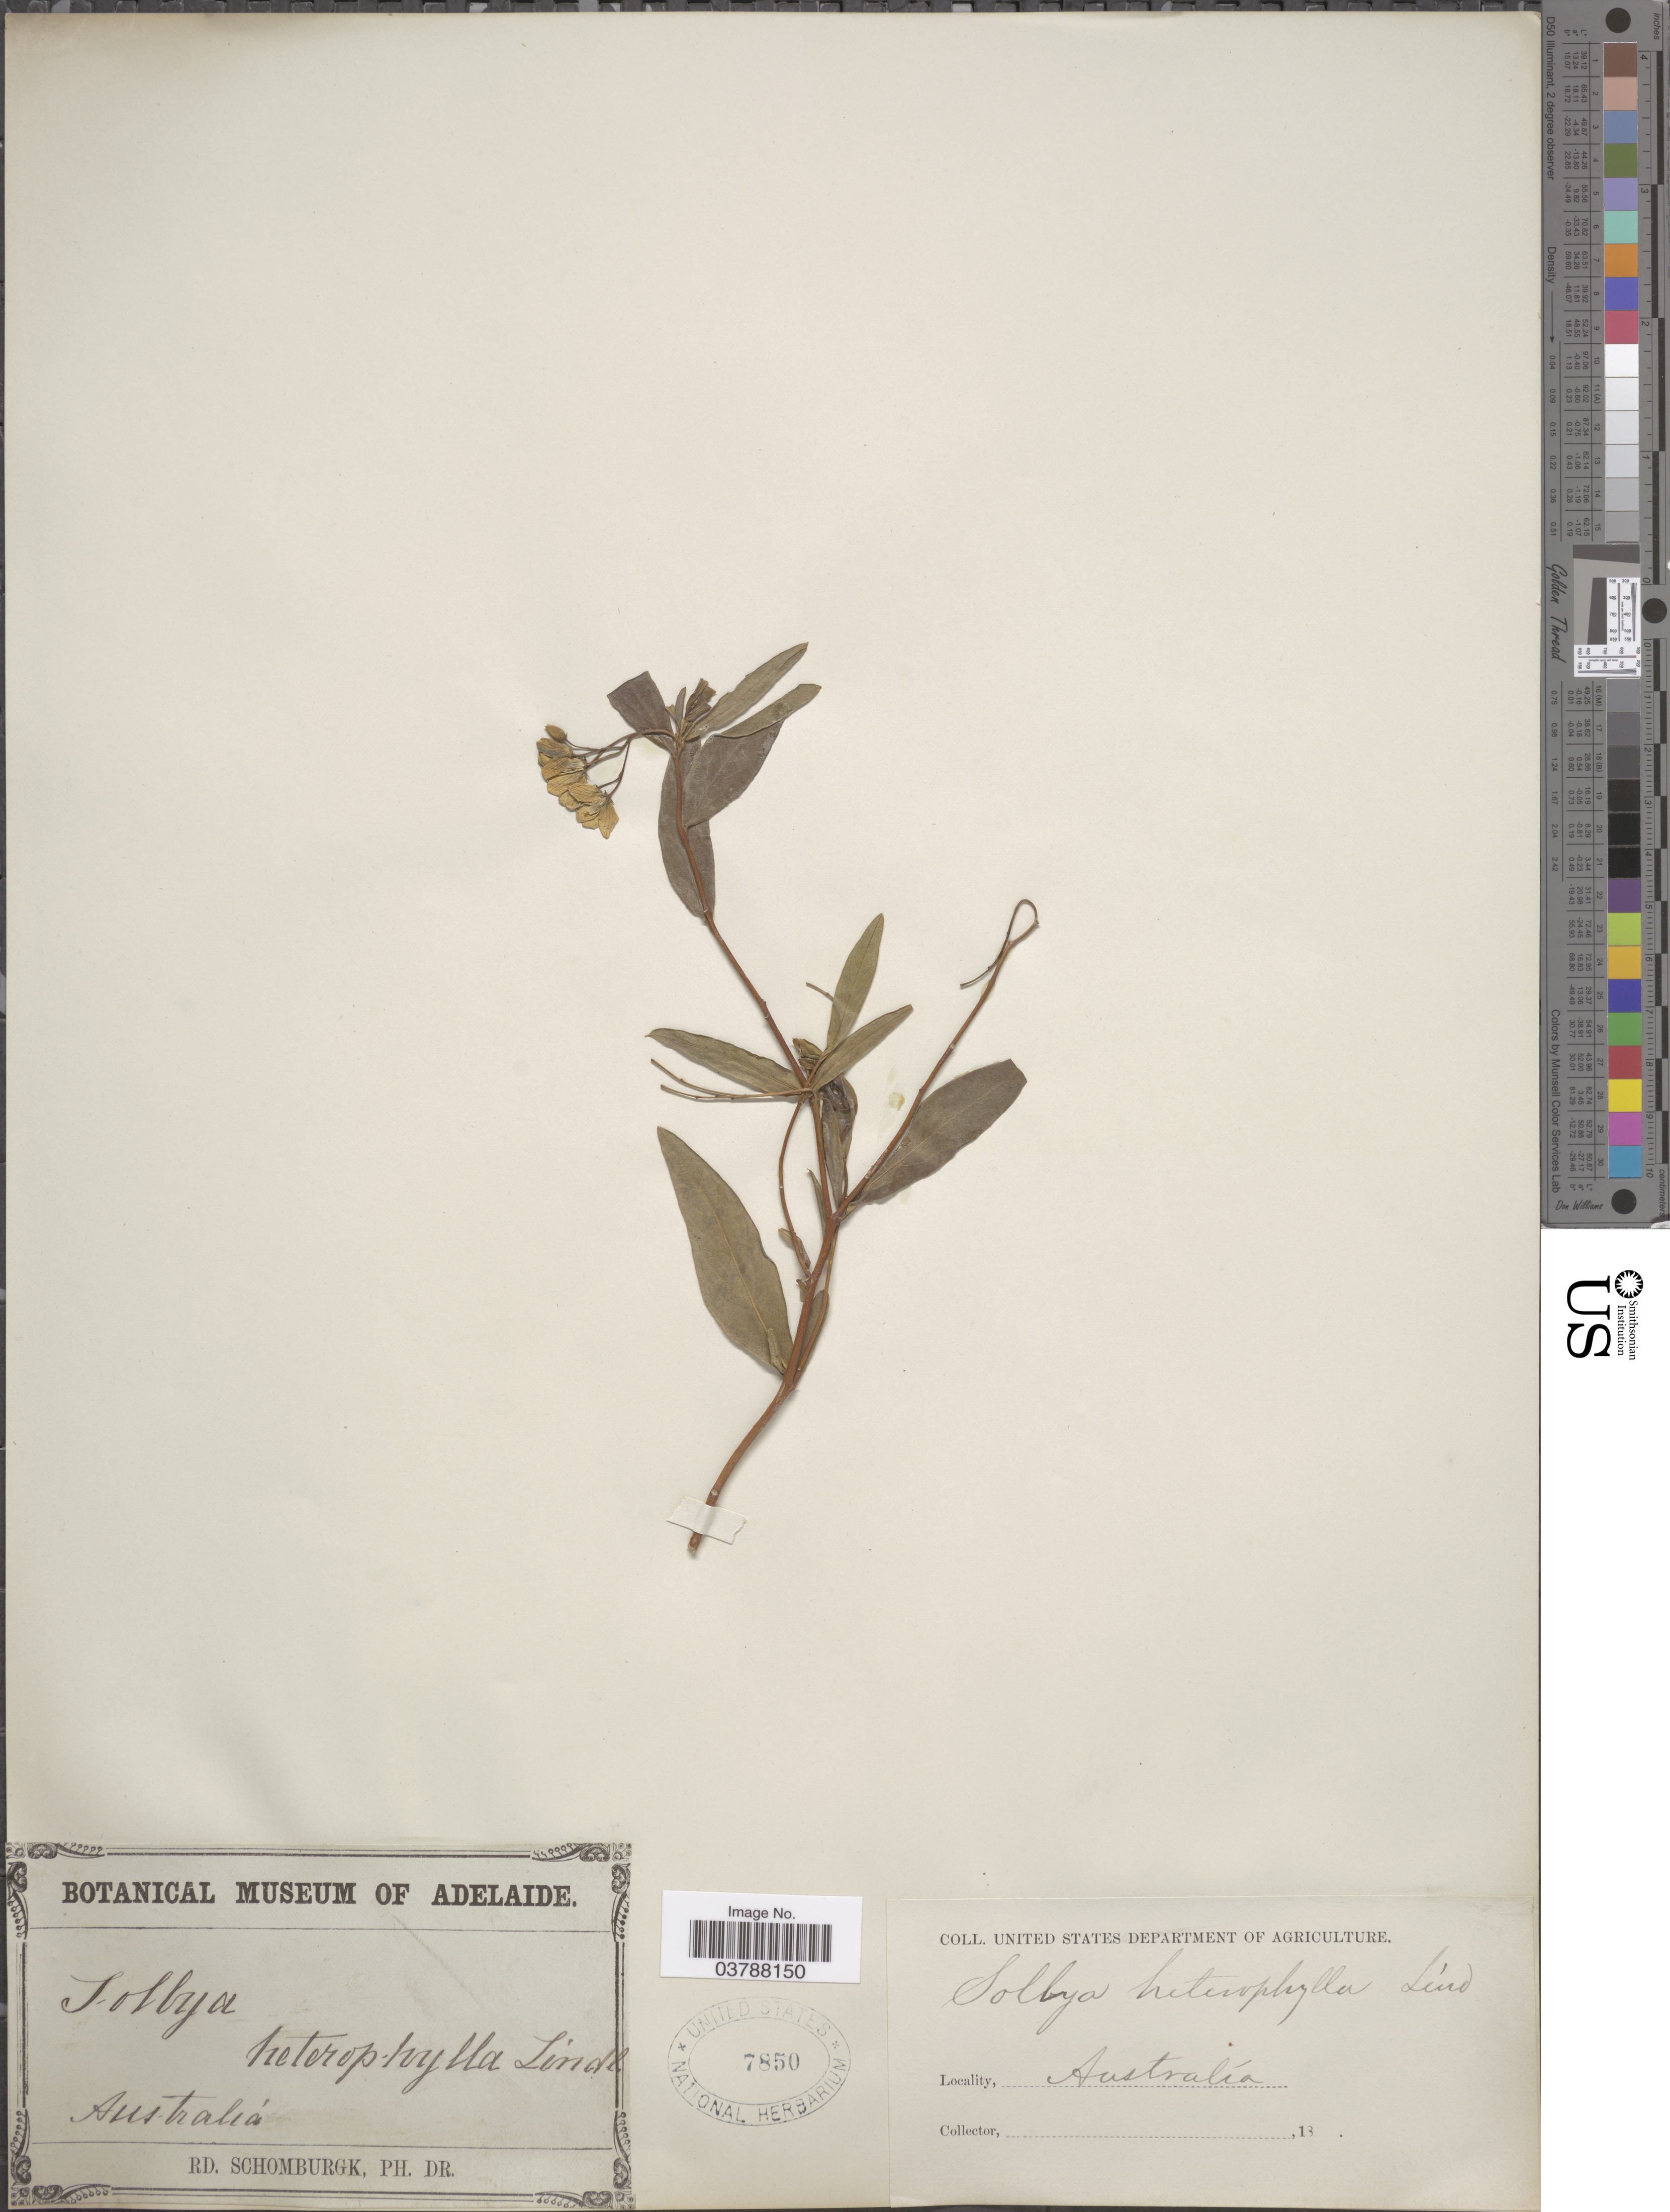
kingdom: Plantae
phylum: Tracheophyta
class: Magnoliopsida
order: Apiales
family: Pittosporaceae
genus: Sollya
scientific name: Sollya heterophylla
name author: Lindl.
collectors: M. R. Schomburgk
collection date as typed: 18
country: Australia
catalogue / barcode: US 7850